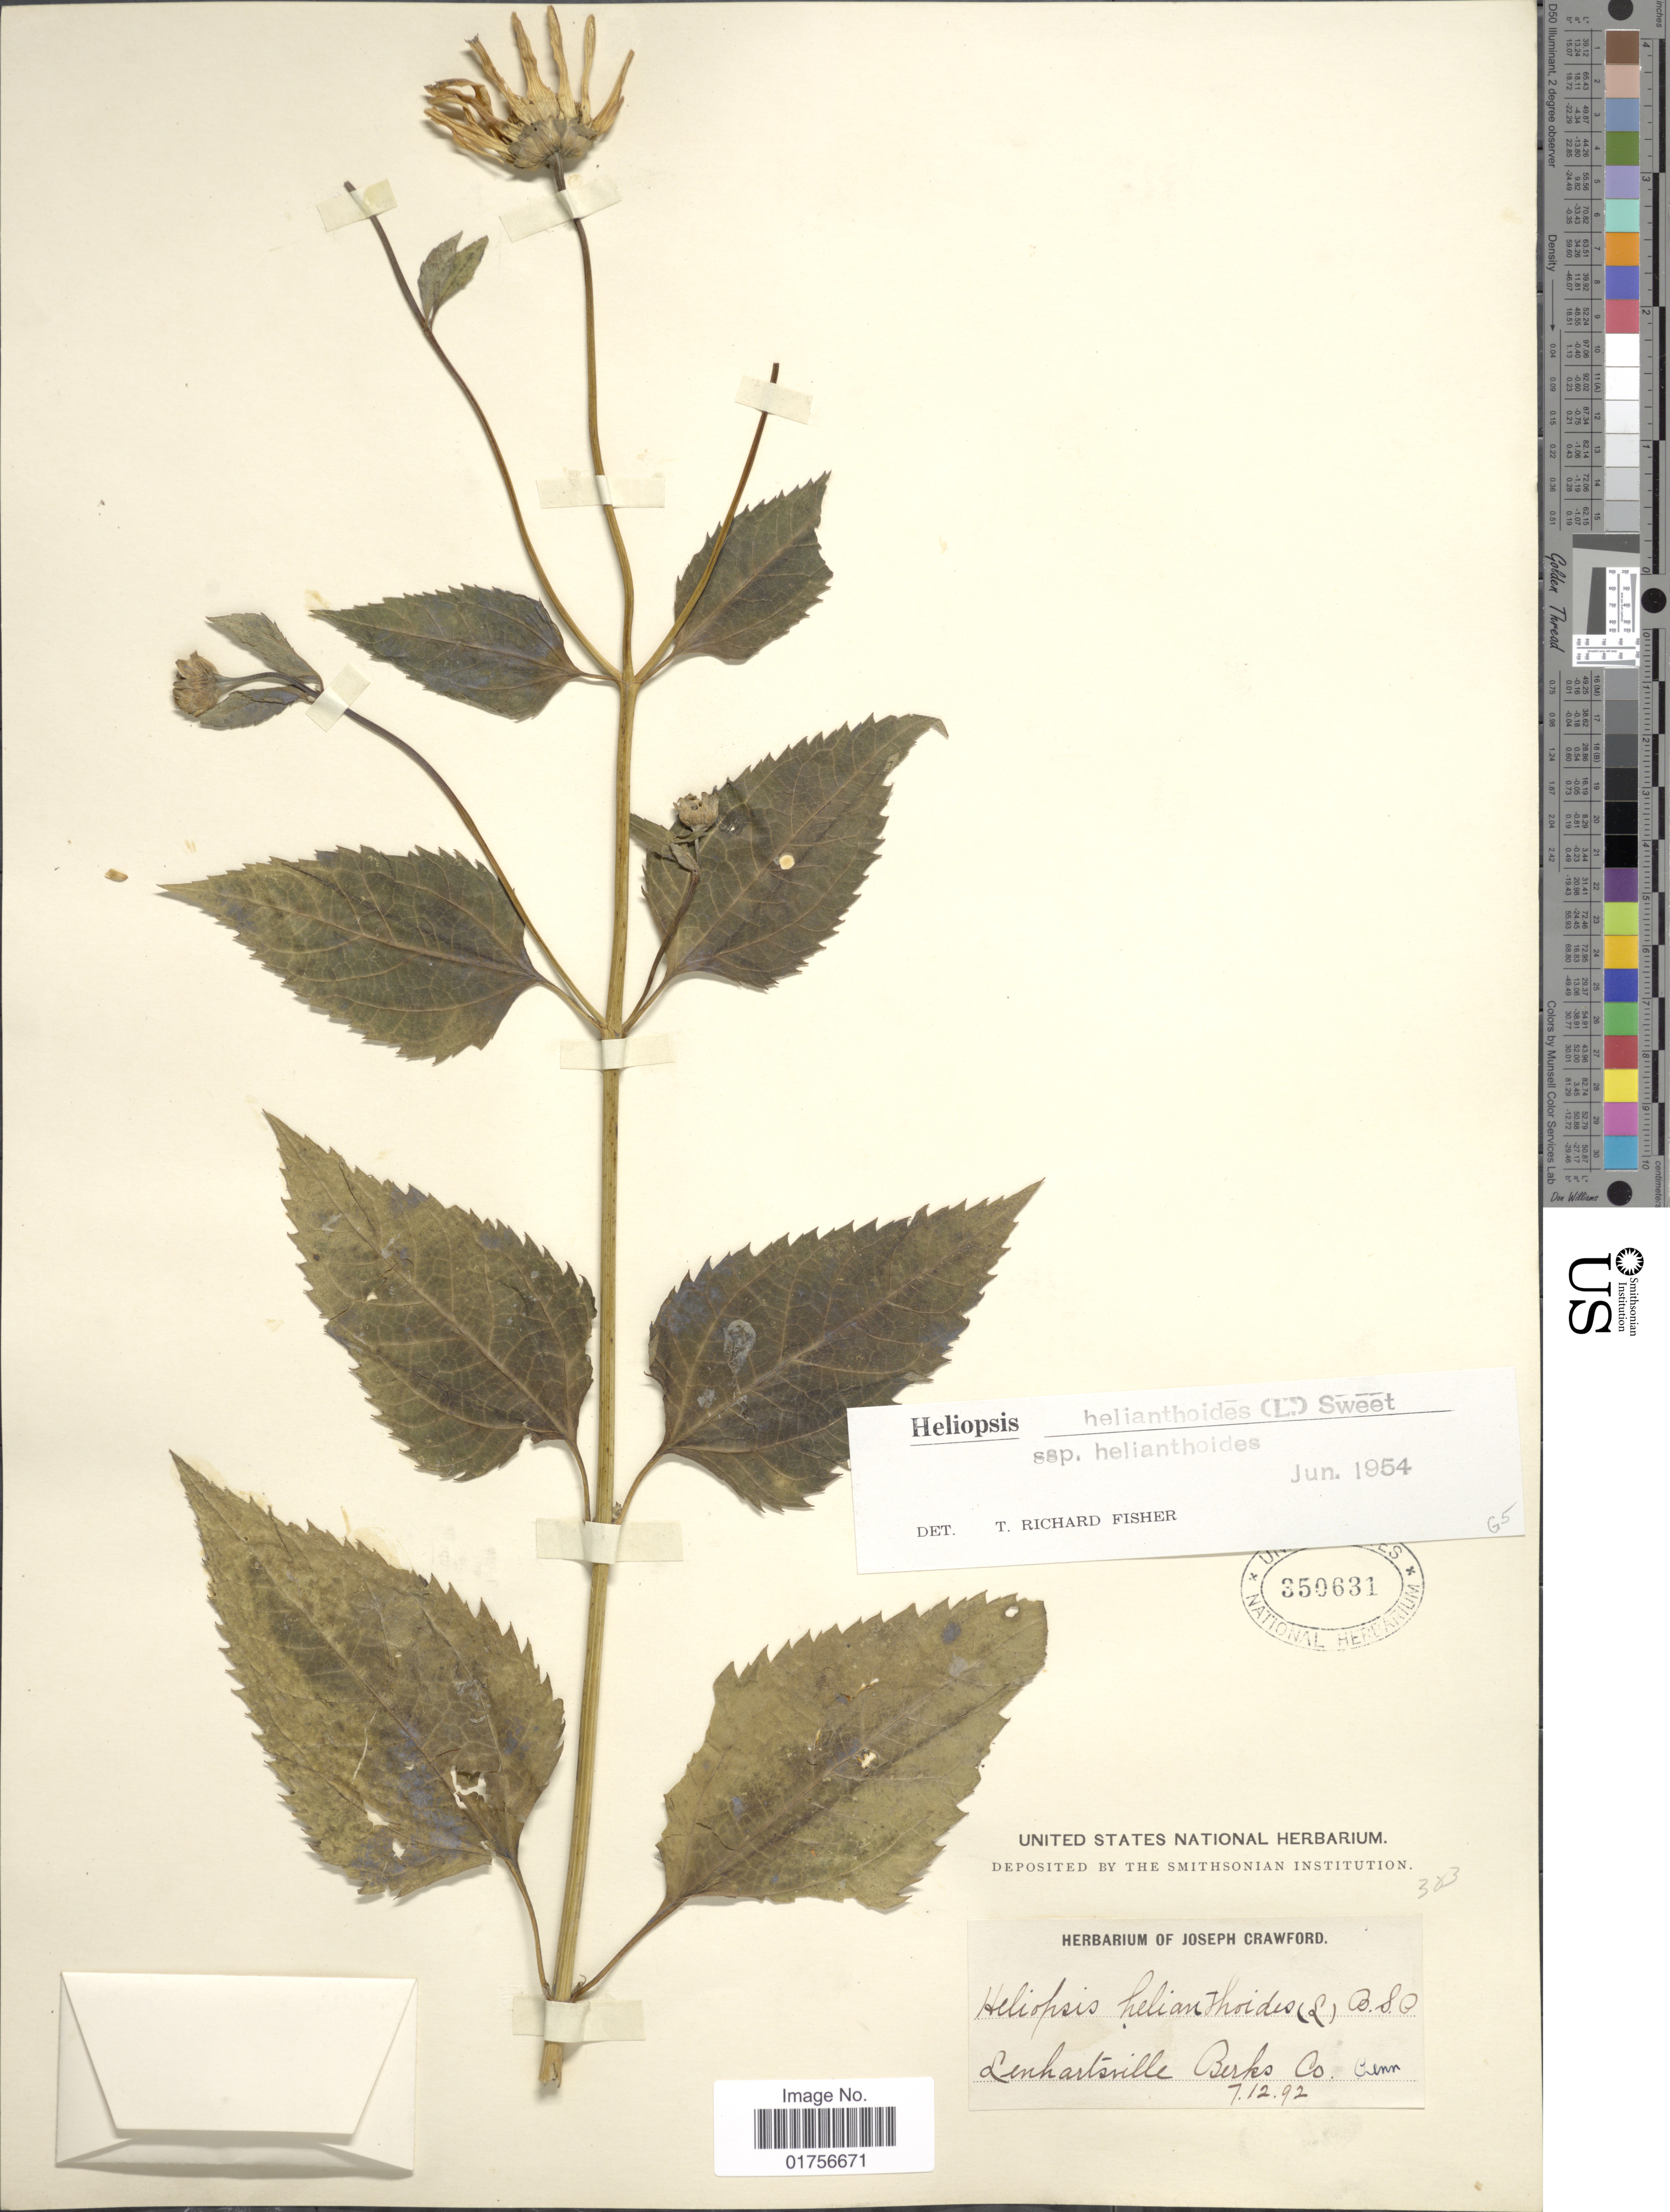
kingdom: Plantae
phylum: Tracheophyta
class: Magnoliopsida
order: Asterales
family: Asteraceae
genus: Heliopsis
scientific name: Heliopsis helianthoides subsp. helianthoides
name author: (L.) Sweet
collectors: J. Crawford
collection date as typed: Transcribed d/m/y: 12/7/92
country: United States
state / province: Pennsylvania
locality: Lenhartsville Berks Co.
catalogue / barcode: US 350631